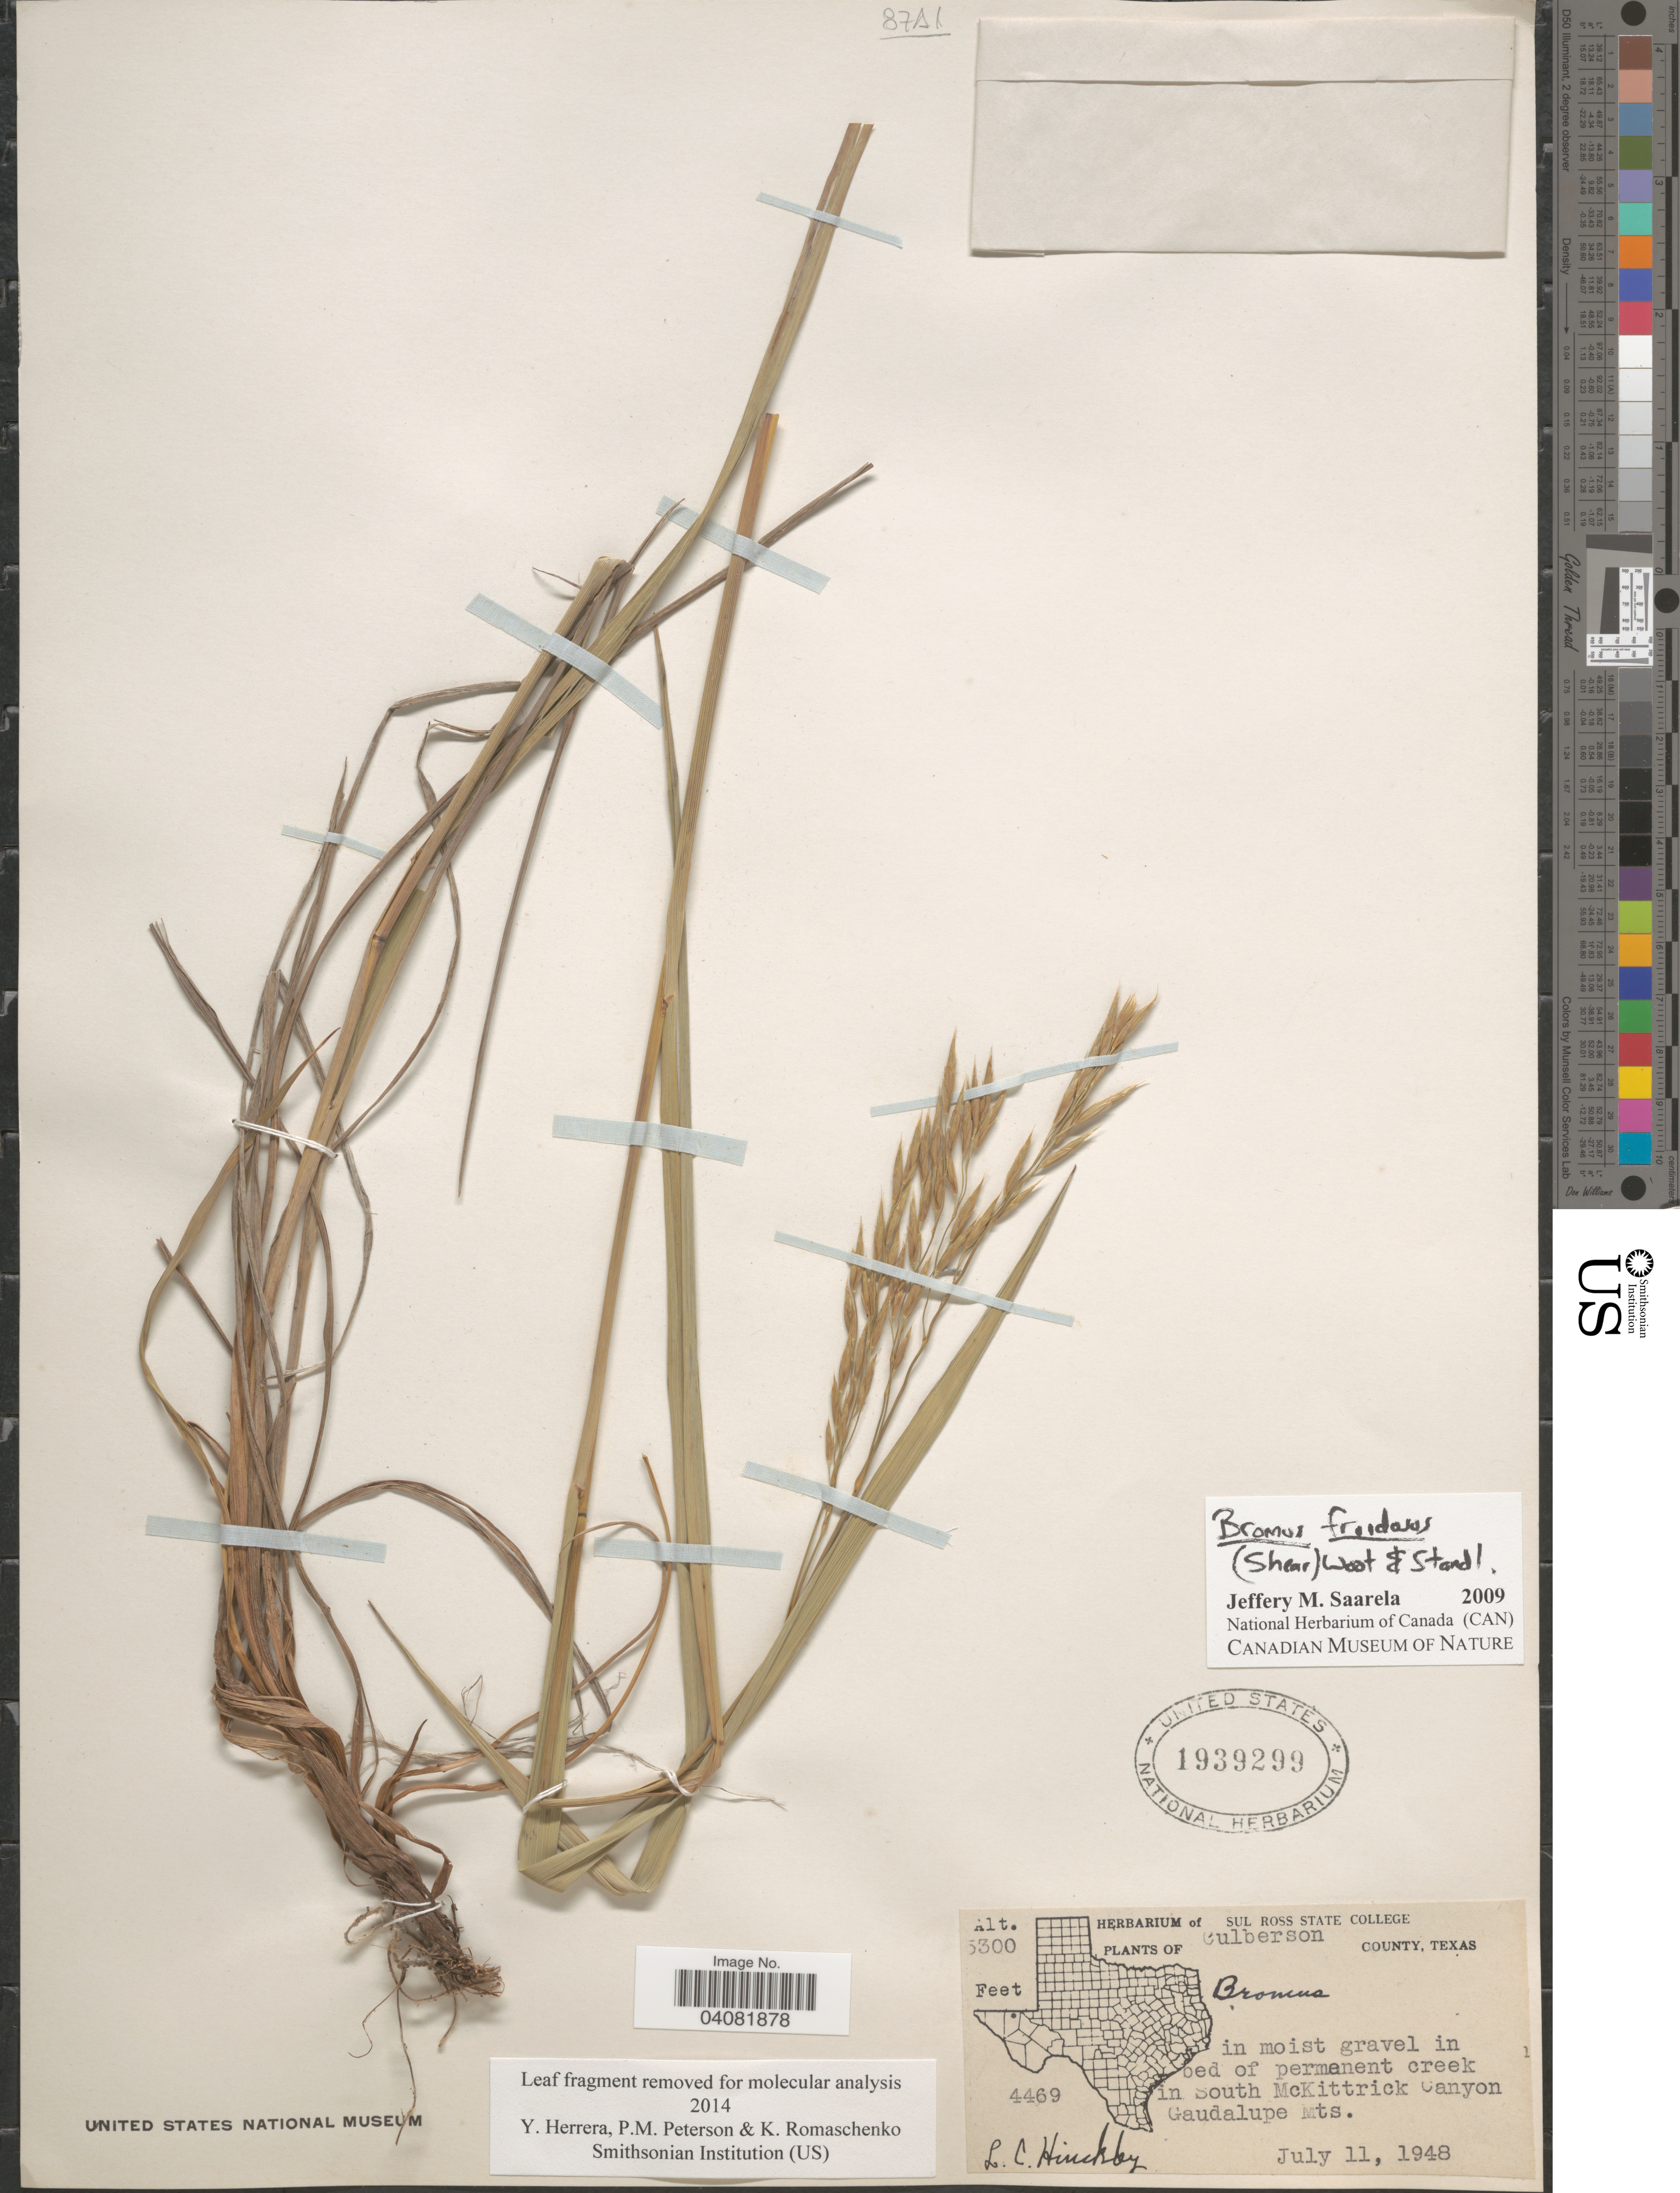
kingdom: Plantae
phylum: Tracheophyta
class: Liliopsida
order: Poales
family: Poaceae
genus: Bromus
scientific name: Bromus frondosus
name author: (Shear) Wooton & Standl.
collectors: L. Hinckley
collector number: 4469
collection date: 1948-07-11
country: United States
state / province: Texas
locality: Culberson County. In moist gravel in bed of permanent creek in South McKittrick Canyon Guadalupe Mts.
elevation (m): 1006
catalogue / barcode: US 1939299